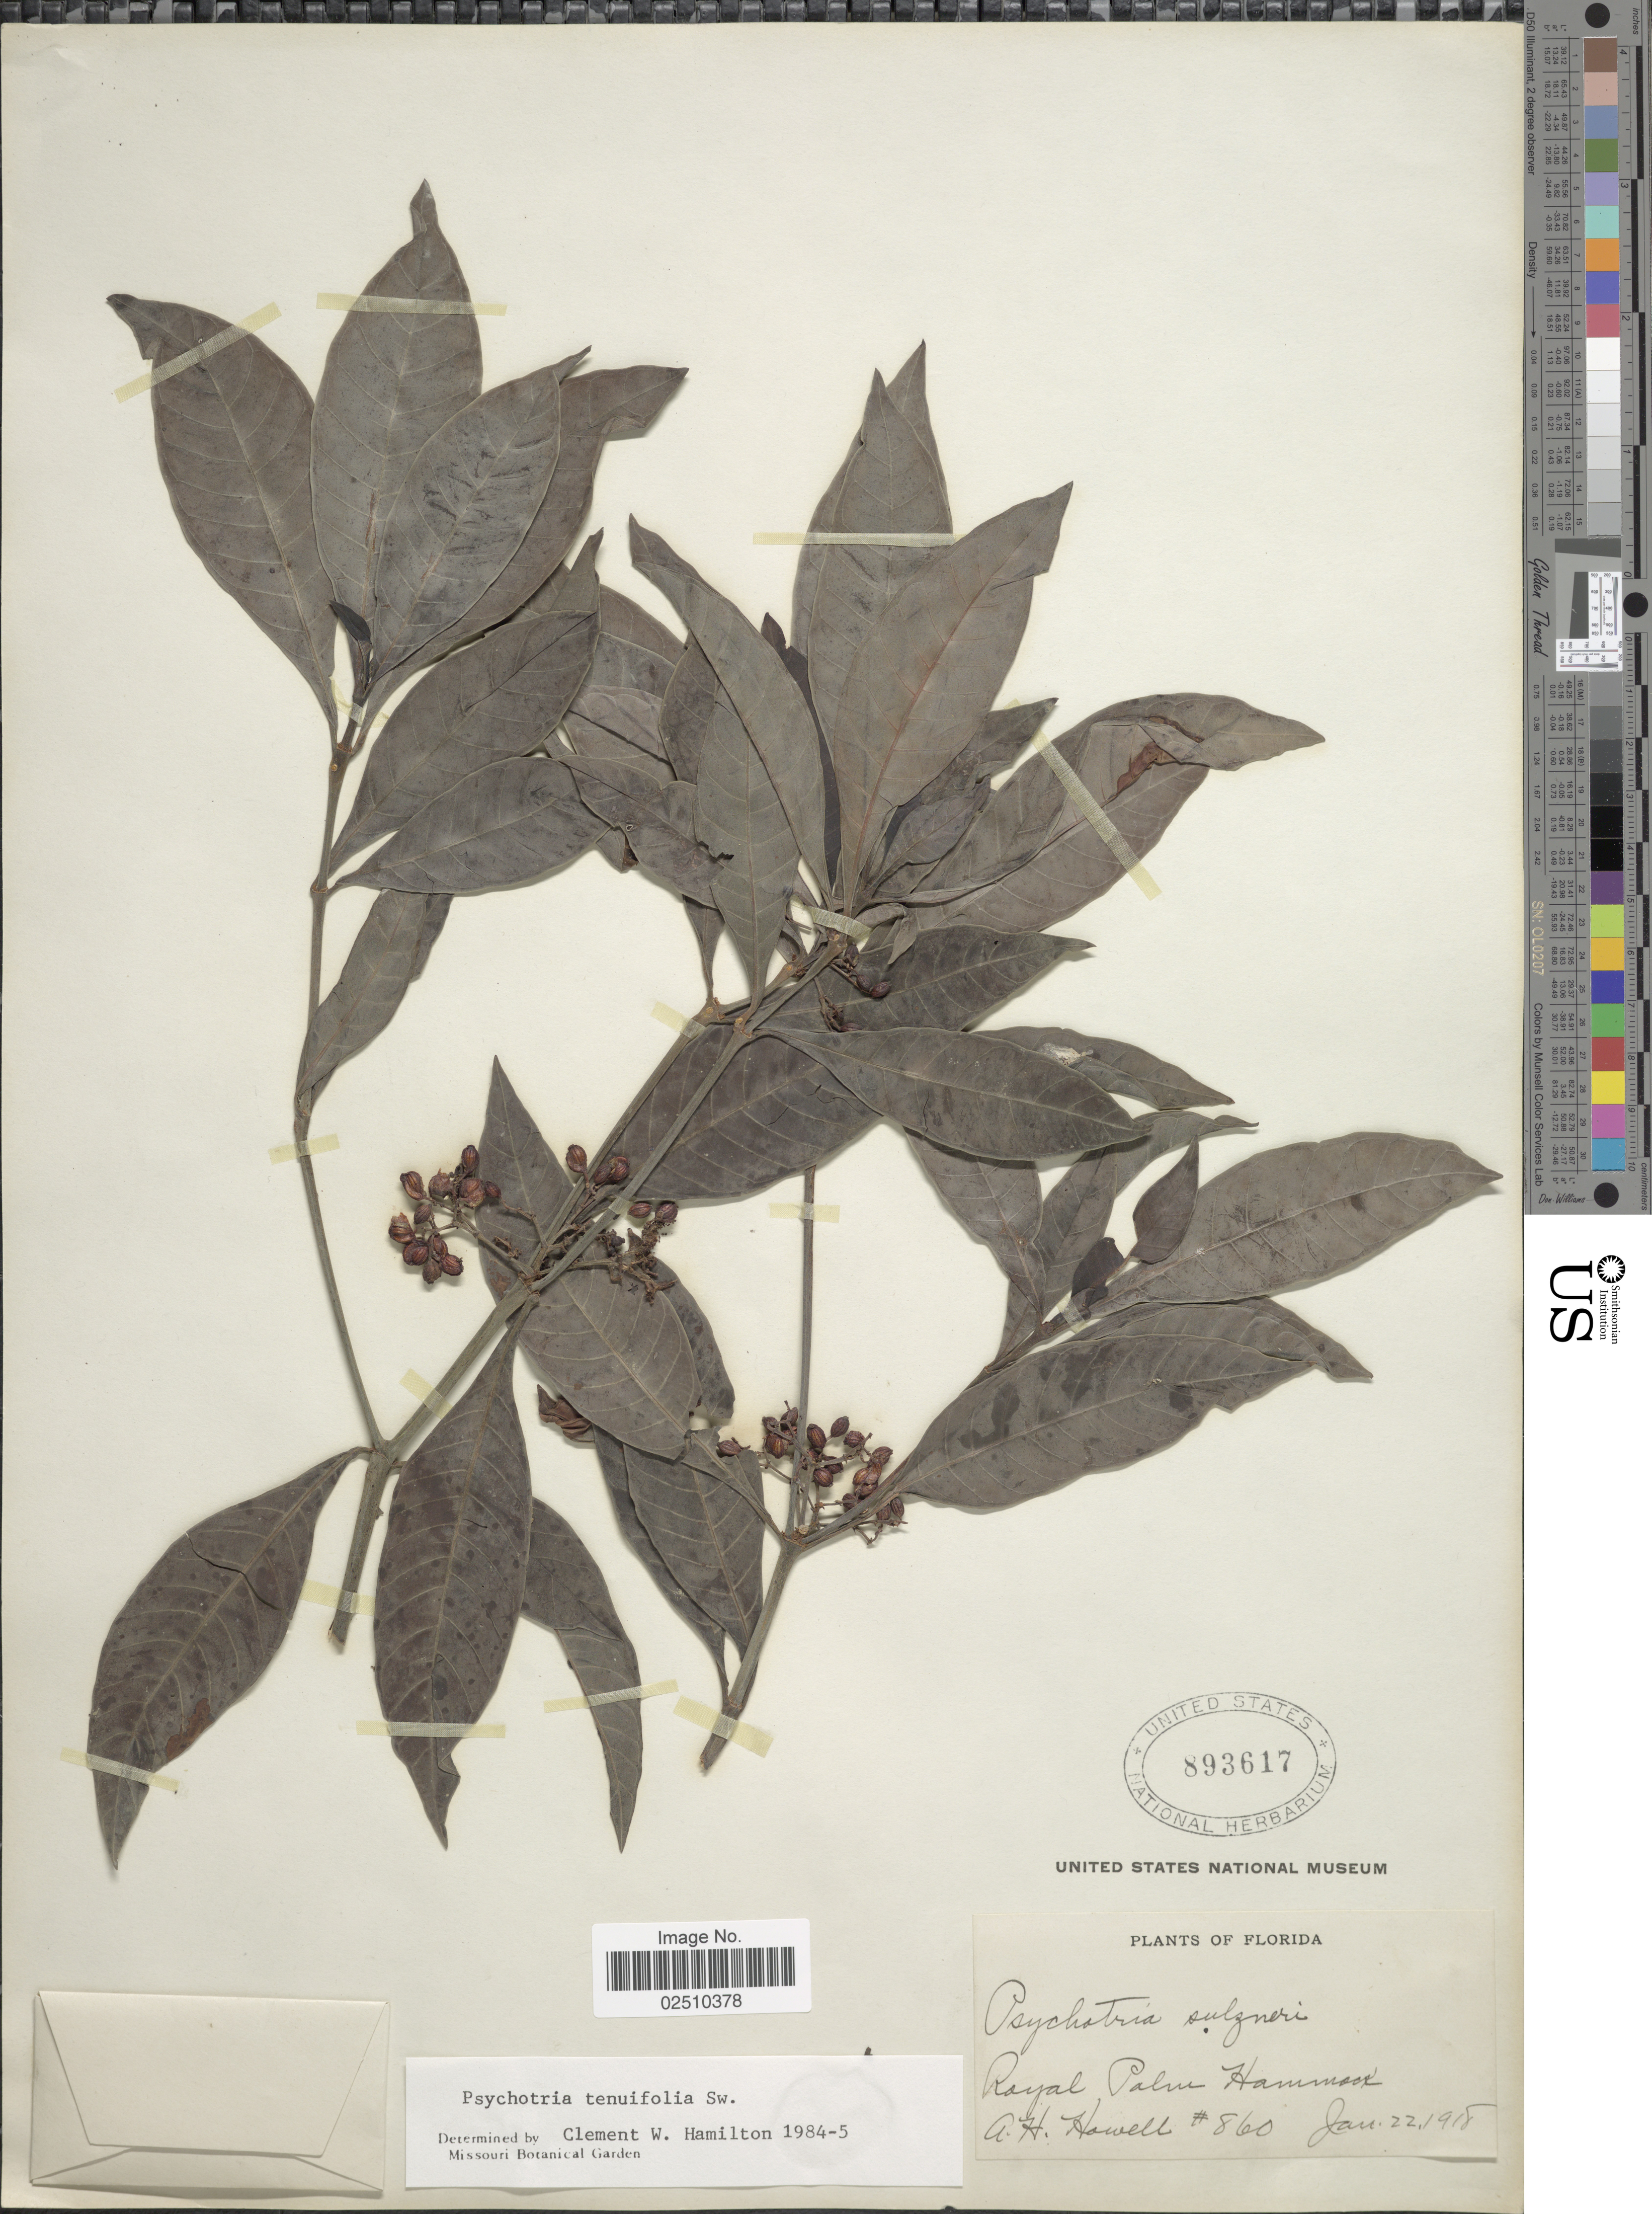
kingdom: Plantae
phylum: Tracheophyta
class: Magnoliopsida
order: Gentianales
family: Rubiaceae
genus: Psychotria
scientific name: Psychotria tenuifolia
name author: Sw.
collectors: A. Howell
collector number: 860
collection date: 1918-01-22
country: United States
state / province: Florida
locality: Royal Palm Hammock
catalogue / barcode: US 893617